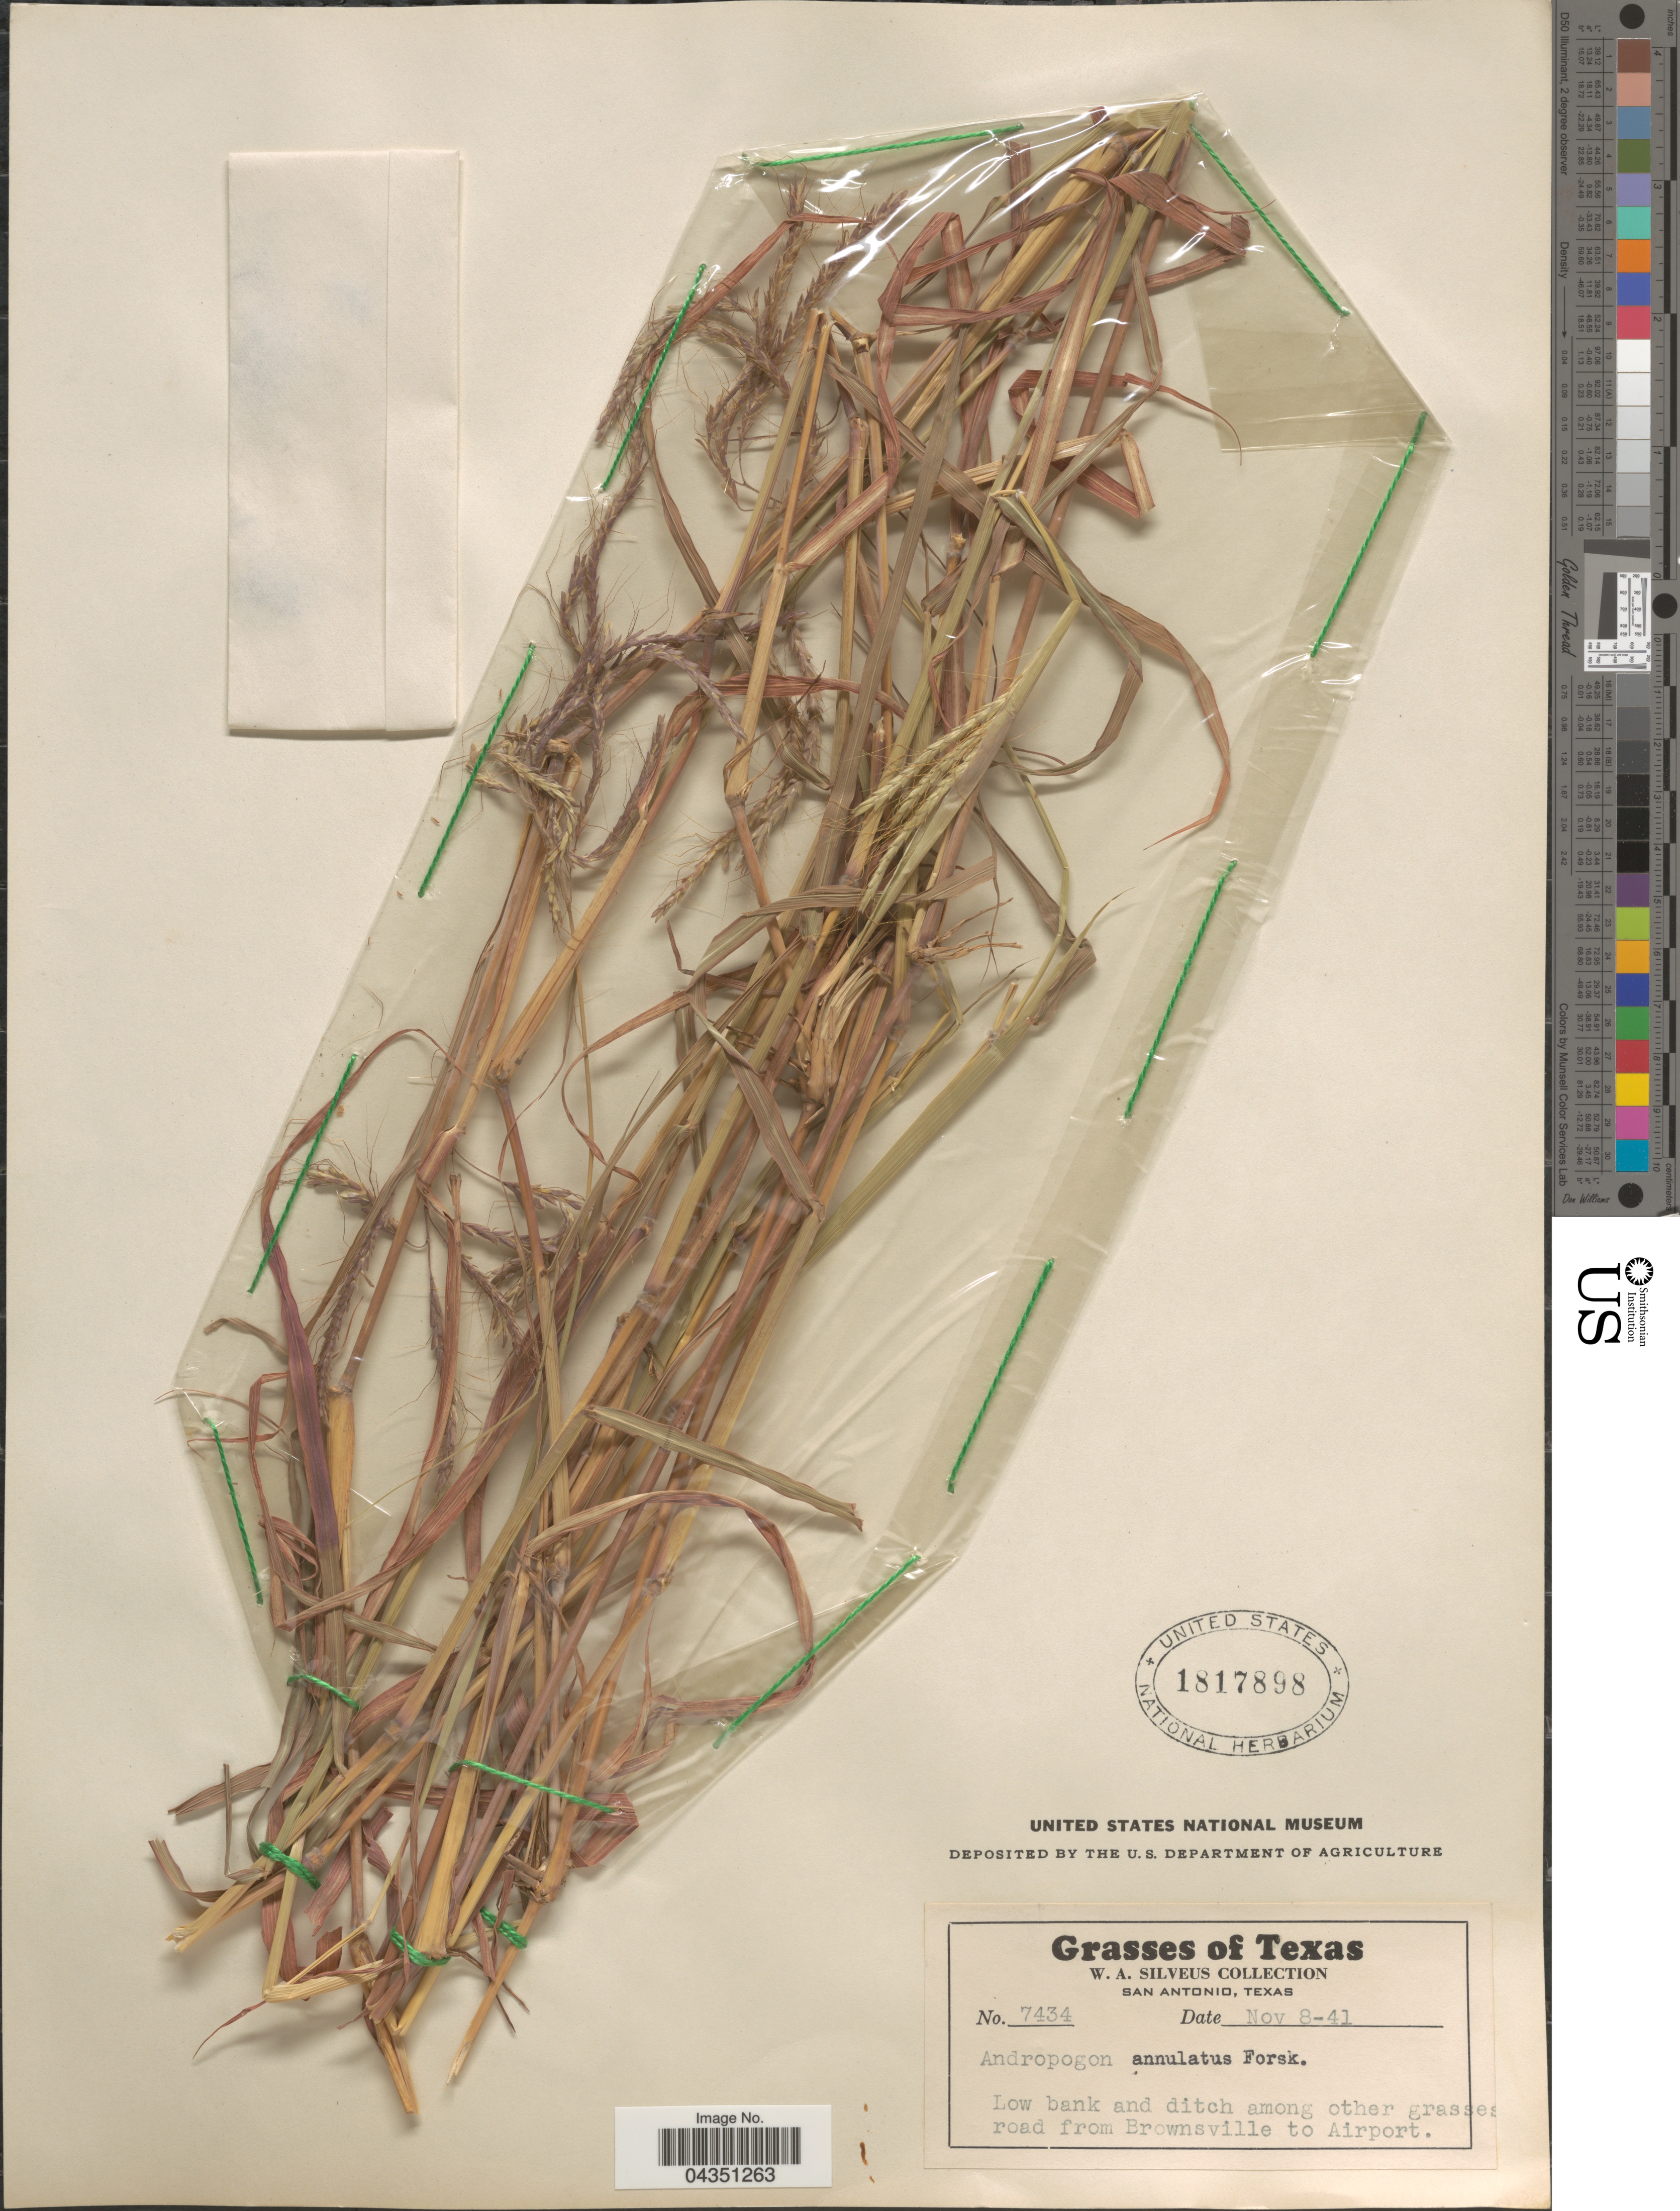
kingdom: Plantae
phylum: Tracheophyta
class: Liliopsida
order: Poales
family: Poaceae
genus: Dichanthium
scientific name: Dichanthium aristatum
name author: (Poir.) C.E. Hubb.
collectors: W. Silveus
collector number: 7434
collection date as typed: Transcribed d/m/y: 8/11/41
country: United States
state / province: Texas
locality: Low bank and ditch among other grasses road from Brownsville to Airport.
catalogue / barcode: US 1817898